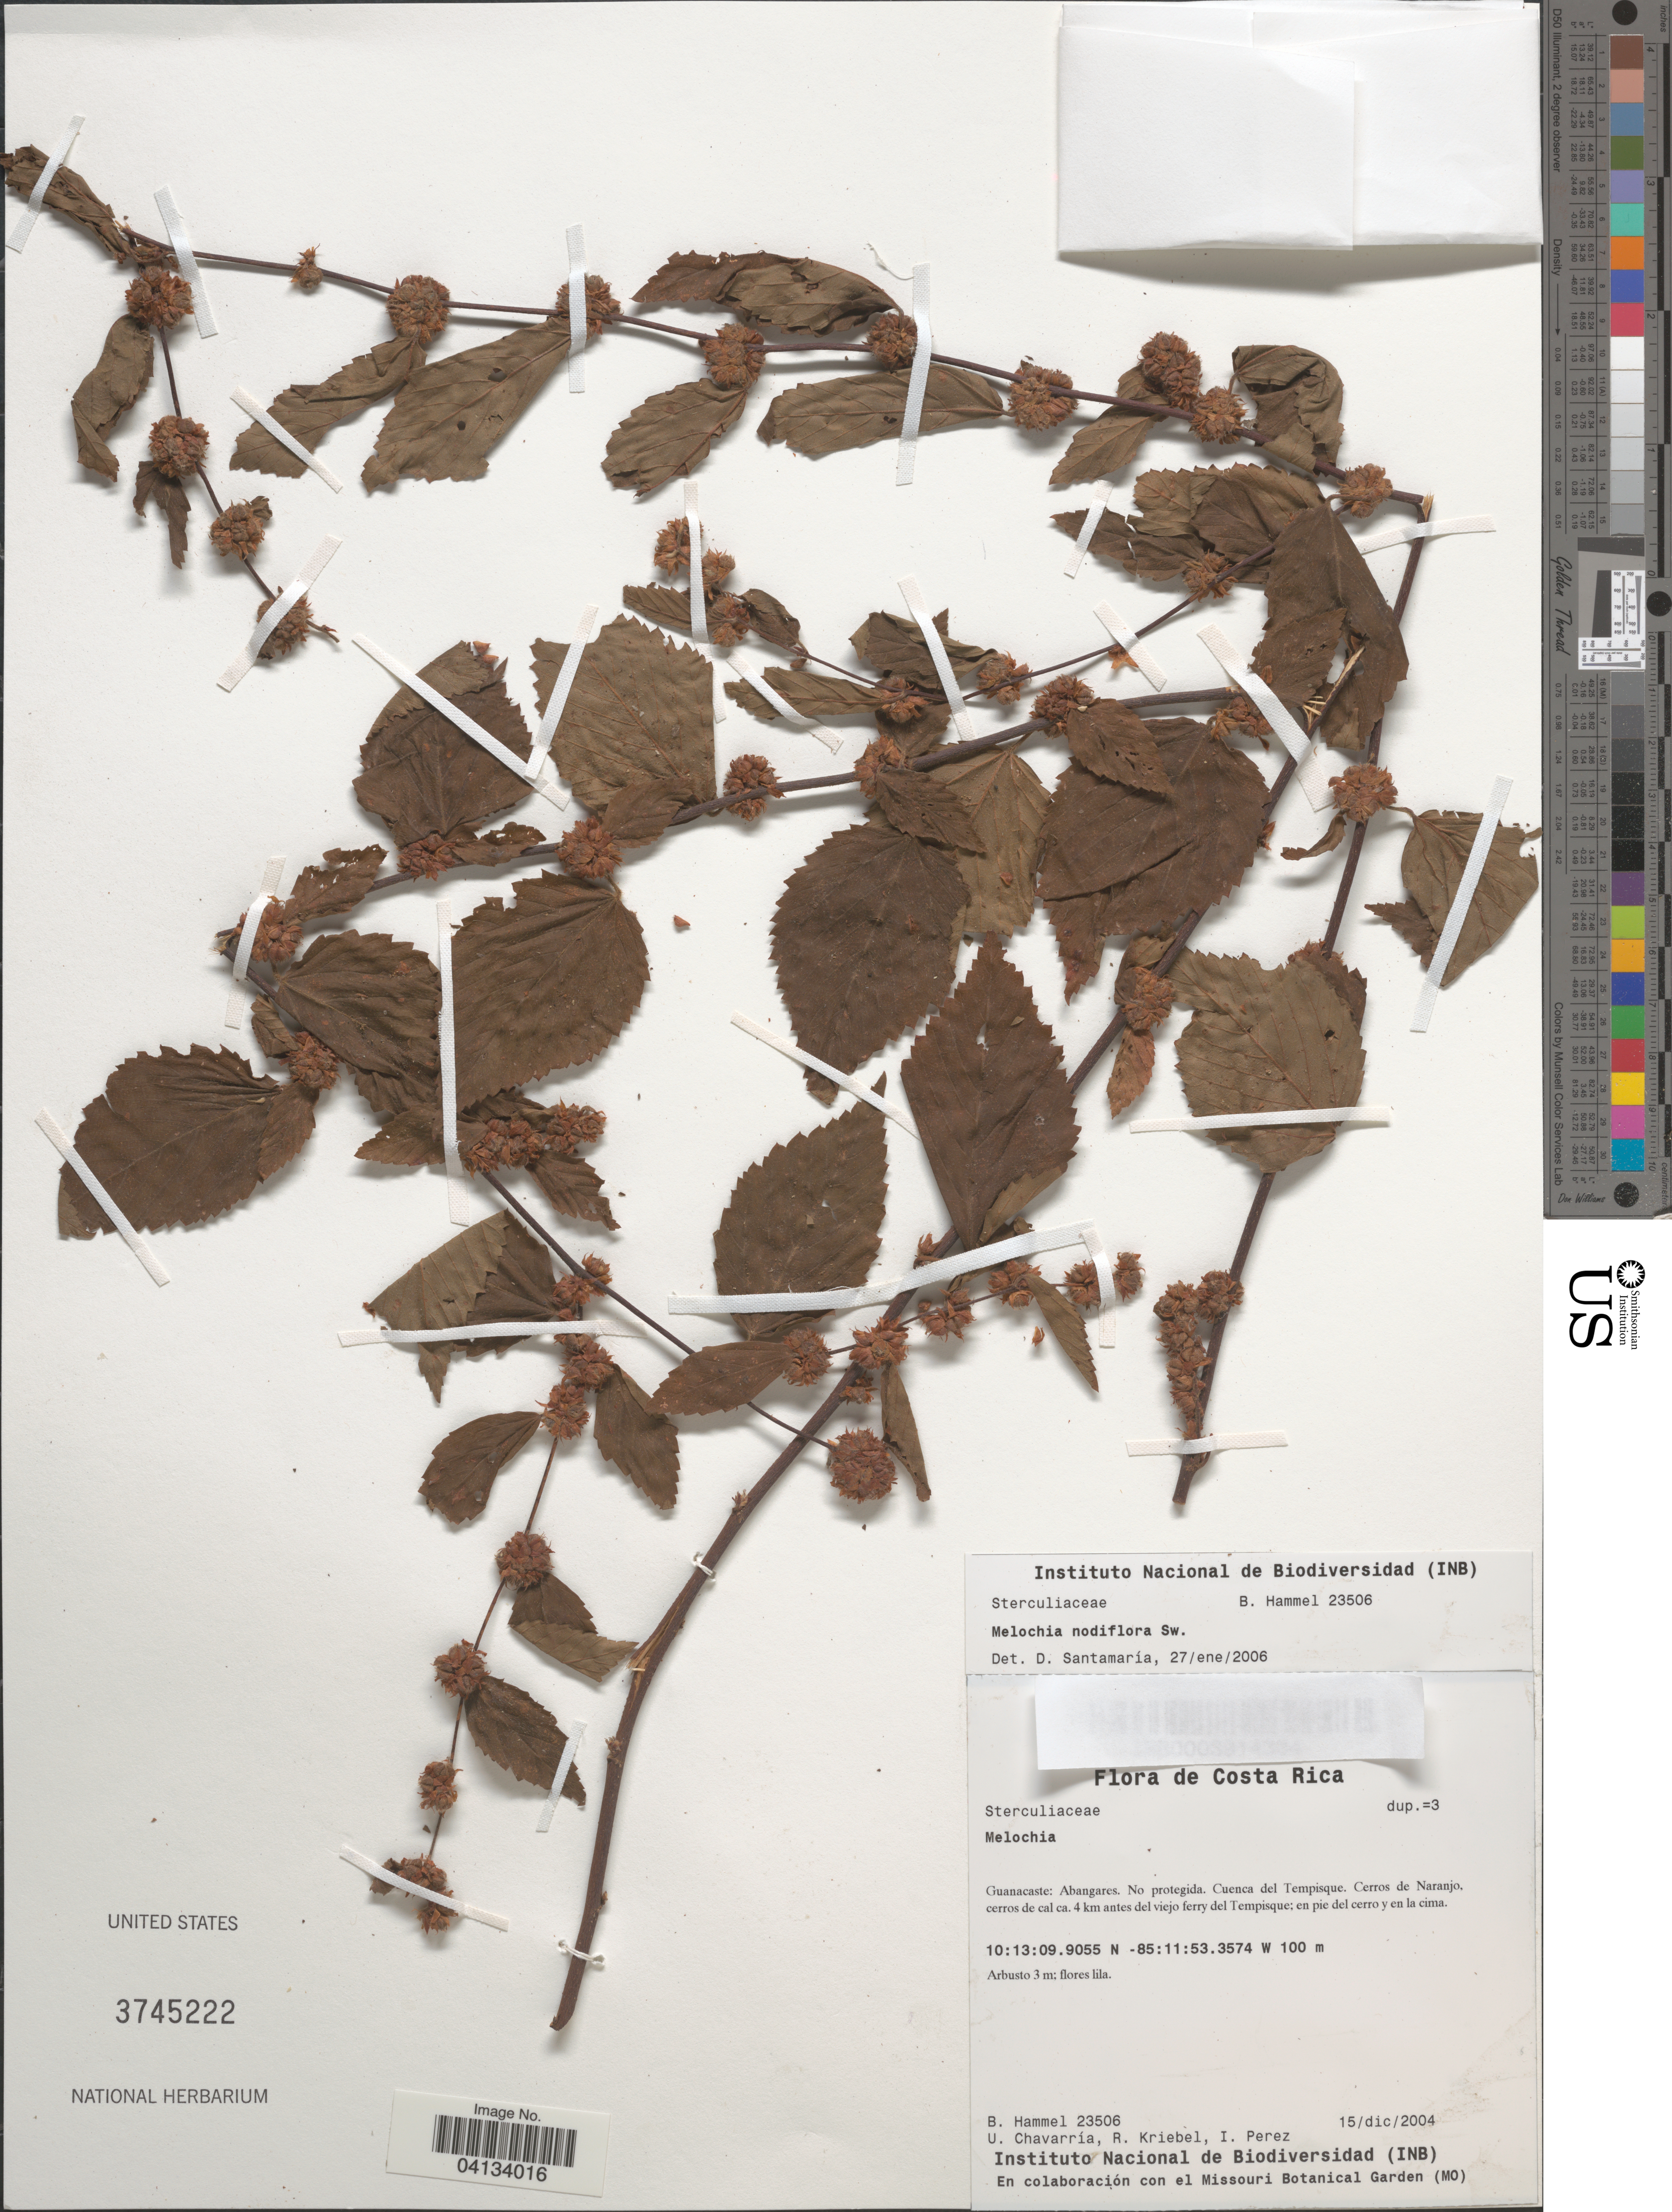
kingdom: Plantae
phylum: Tracheophyta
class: Magnoliopsida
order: Malvales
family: Malvaceae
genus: Melochia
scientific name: Melochia nodiflora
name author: Sw.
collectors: B. Hammel, U. Chavarría, R. Kriebel & I. Pérez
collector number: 23506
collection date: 2004-12-15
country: Costa Rica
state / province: Guanacaste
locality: Abangares. Cuenca del Tempisque. Cerros de Naranjo, cerros de cal ca. 4 km antes del viejo ferry del Tempisque.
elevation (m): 100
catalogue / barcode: US 3745222